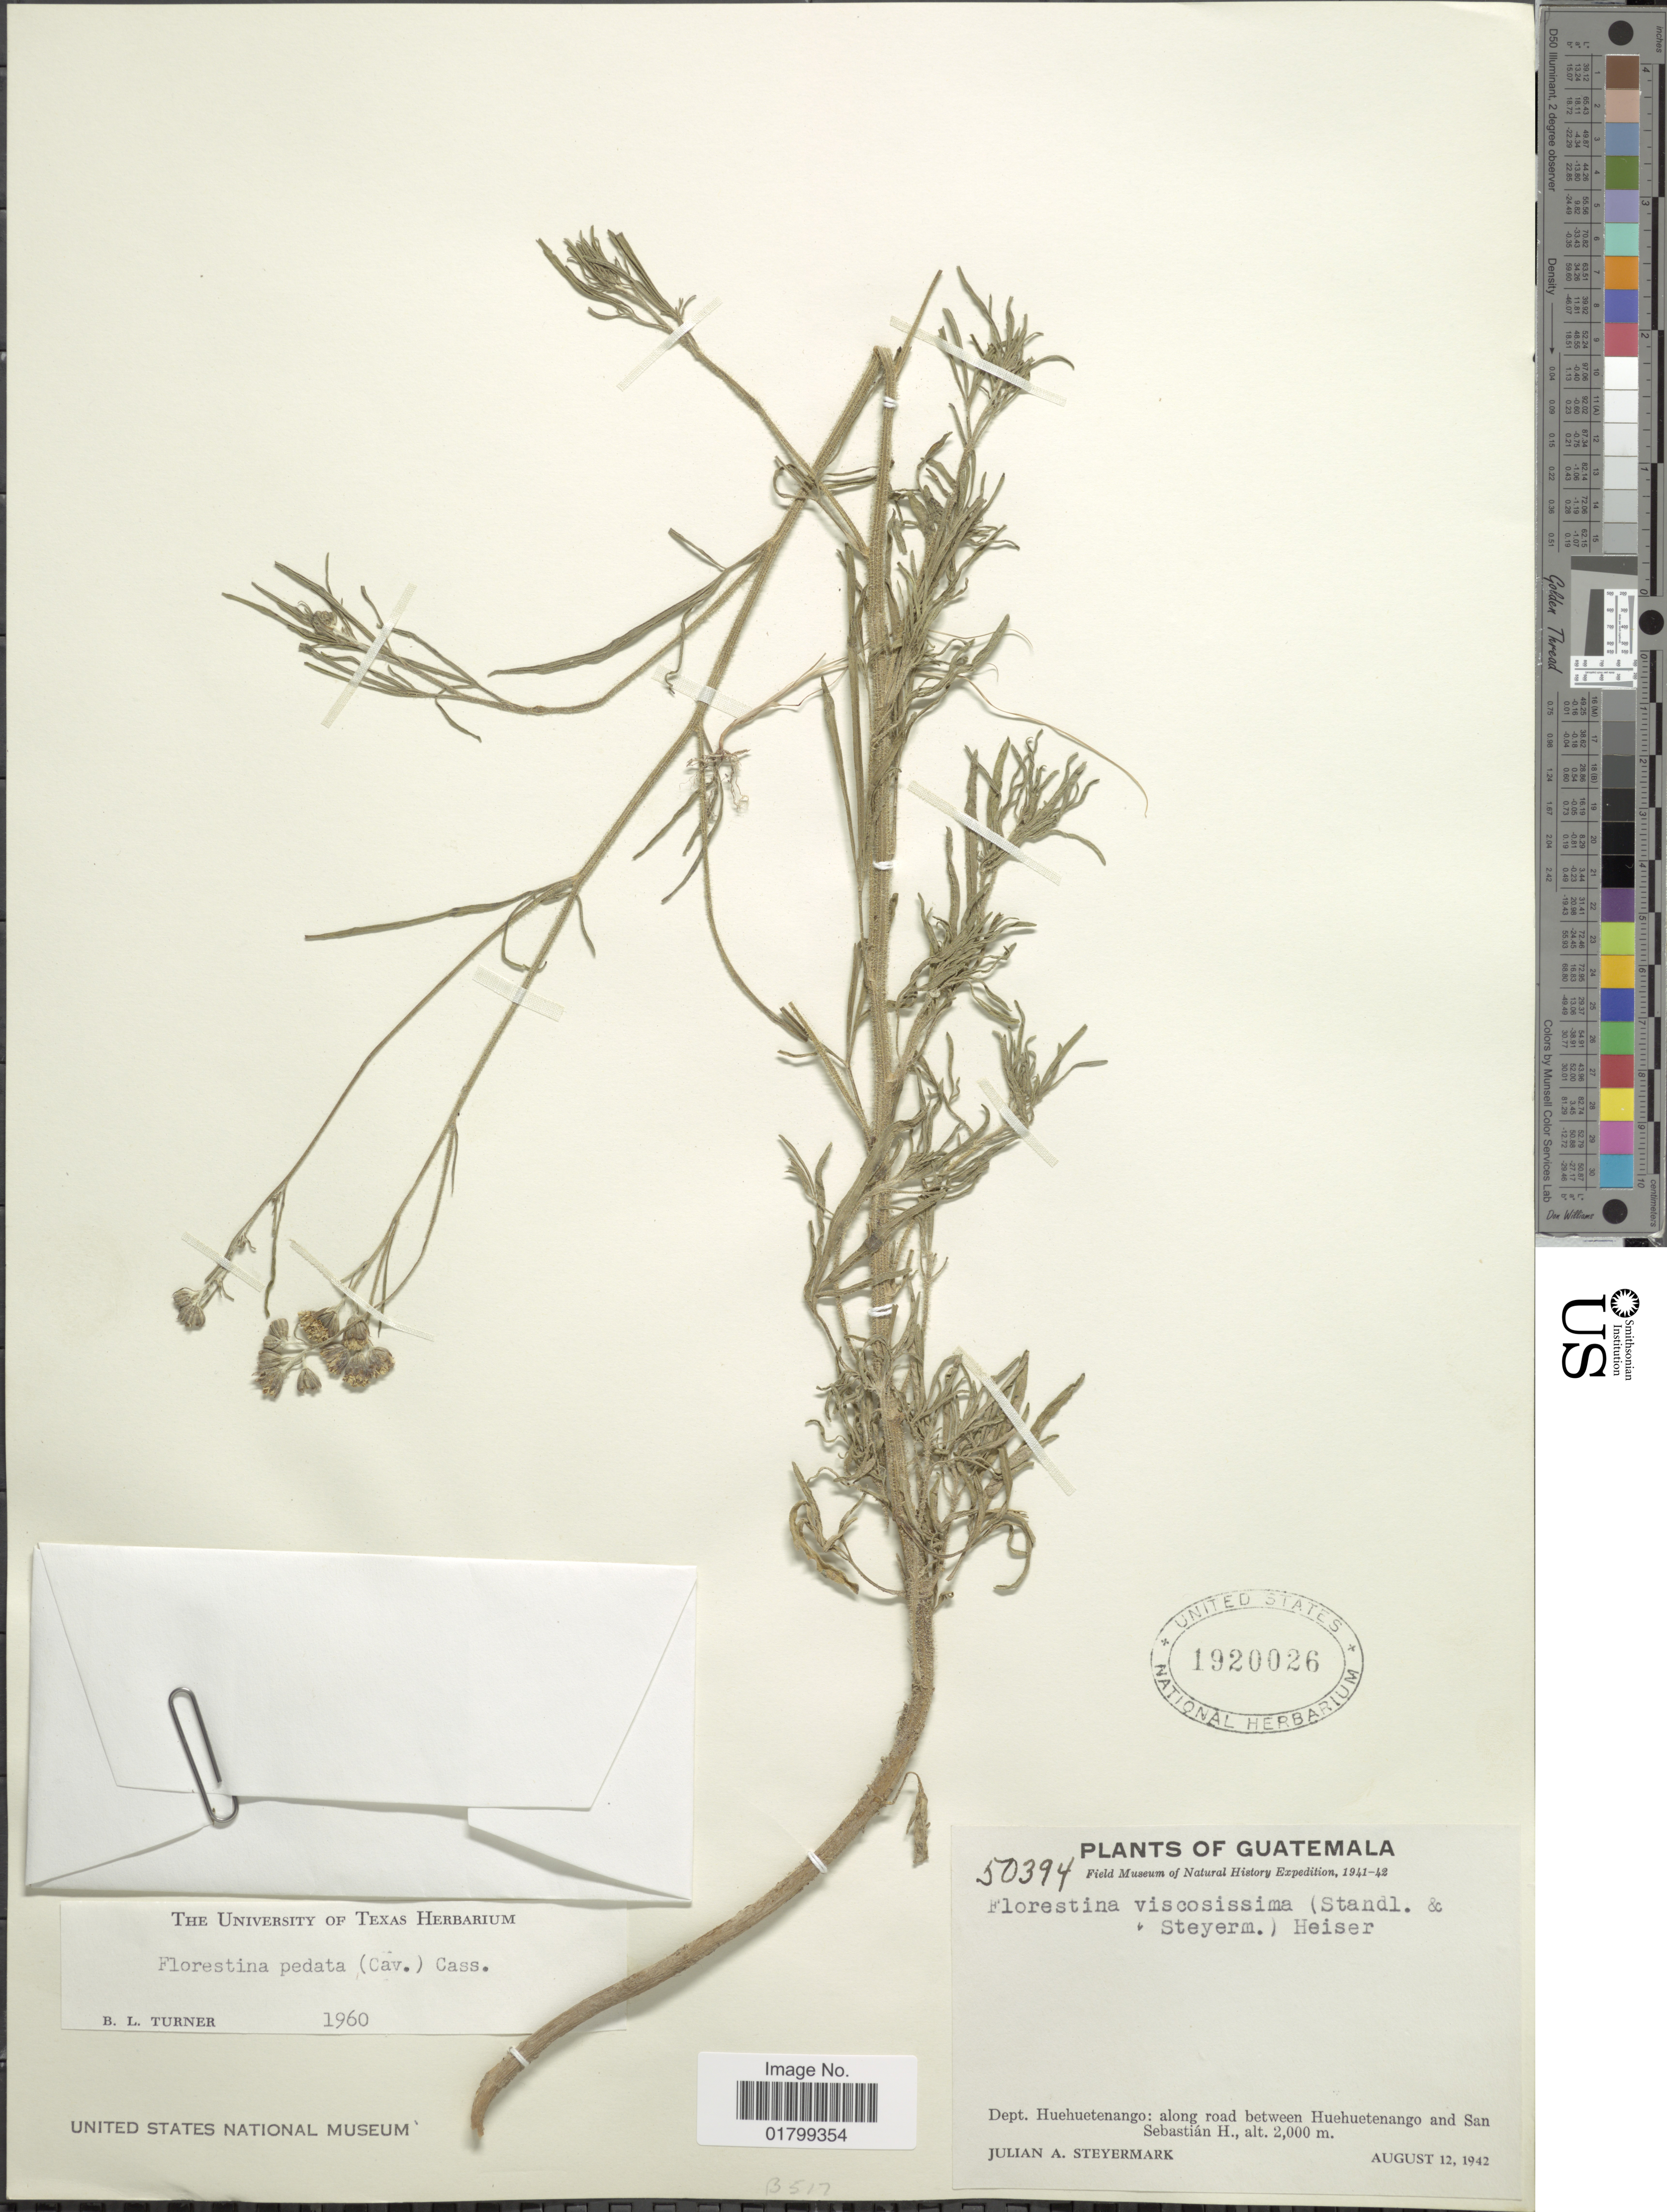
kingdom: Plantae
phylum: Tracheophyta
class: Magnoliopsida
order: Asterales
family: Asteraceae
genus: Florestina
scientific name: Florestina pedata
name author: (Cav.) Cass.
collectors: J. Steyermark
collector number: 50394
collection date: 1942-08-12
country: Guatemala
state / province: Huehuetenango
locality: Along road between Huehuetenango and San Sebastian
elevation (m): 2000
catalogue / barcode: US 1920026